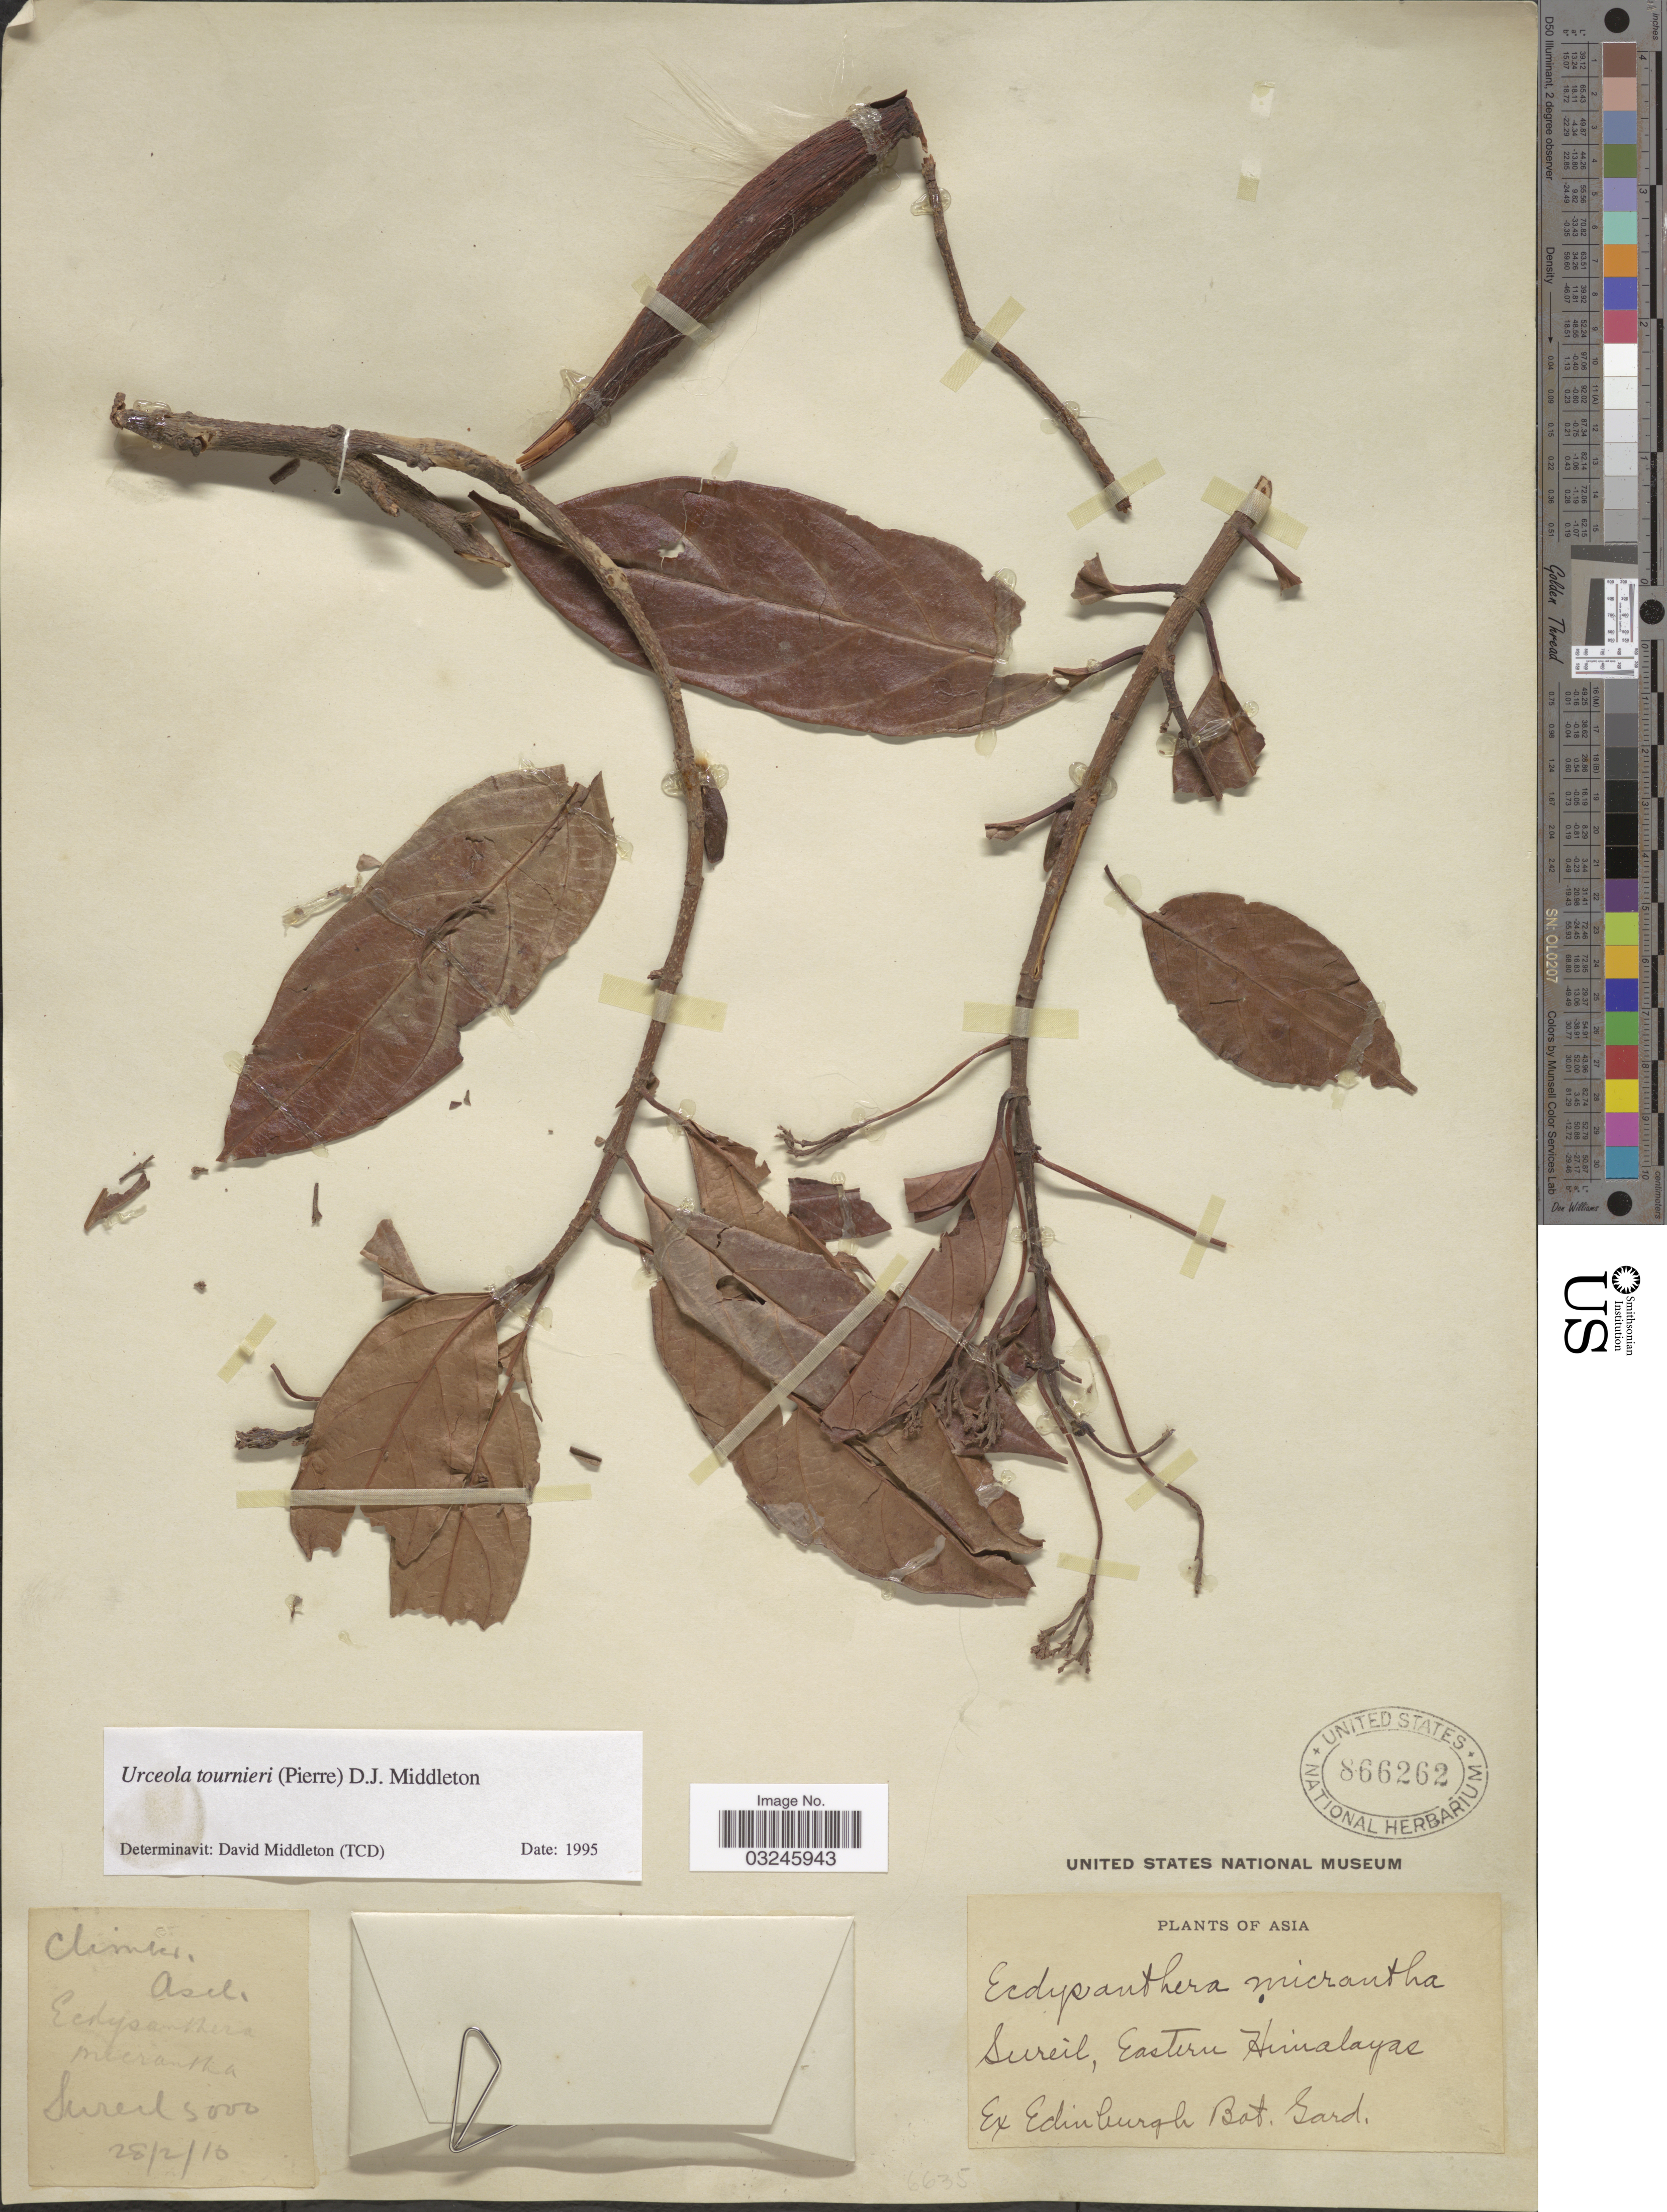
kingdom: Plantae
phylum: Tracheophyta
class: Magnoliopsida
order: Gentianales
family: Apocynaceae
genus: Urceola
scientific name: Urceola tournieri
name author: (Pierre) D.J. Middleton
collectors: Edinburg Bot. Gard.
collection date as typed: Transcribed d/m/y: 28/2/10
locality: Asia, Sureil, Eastern Himalayas.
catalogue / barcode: US 866262